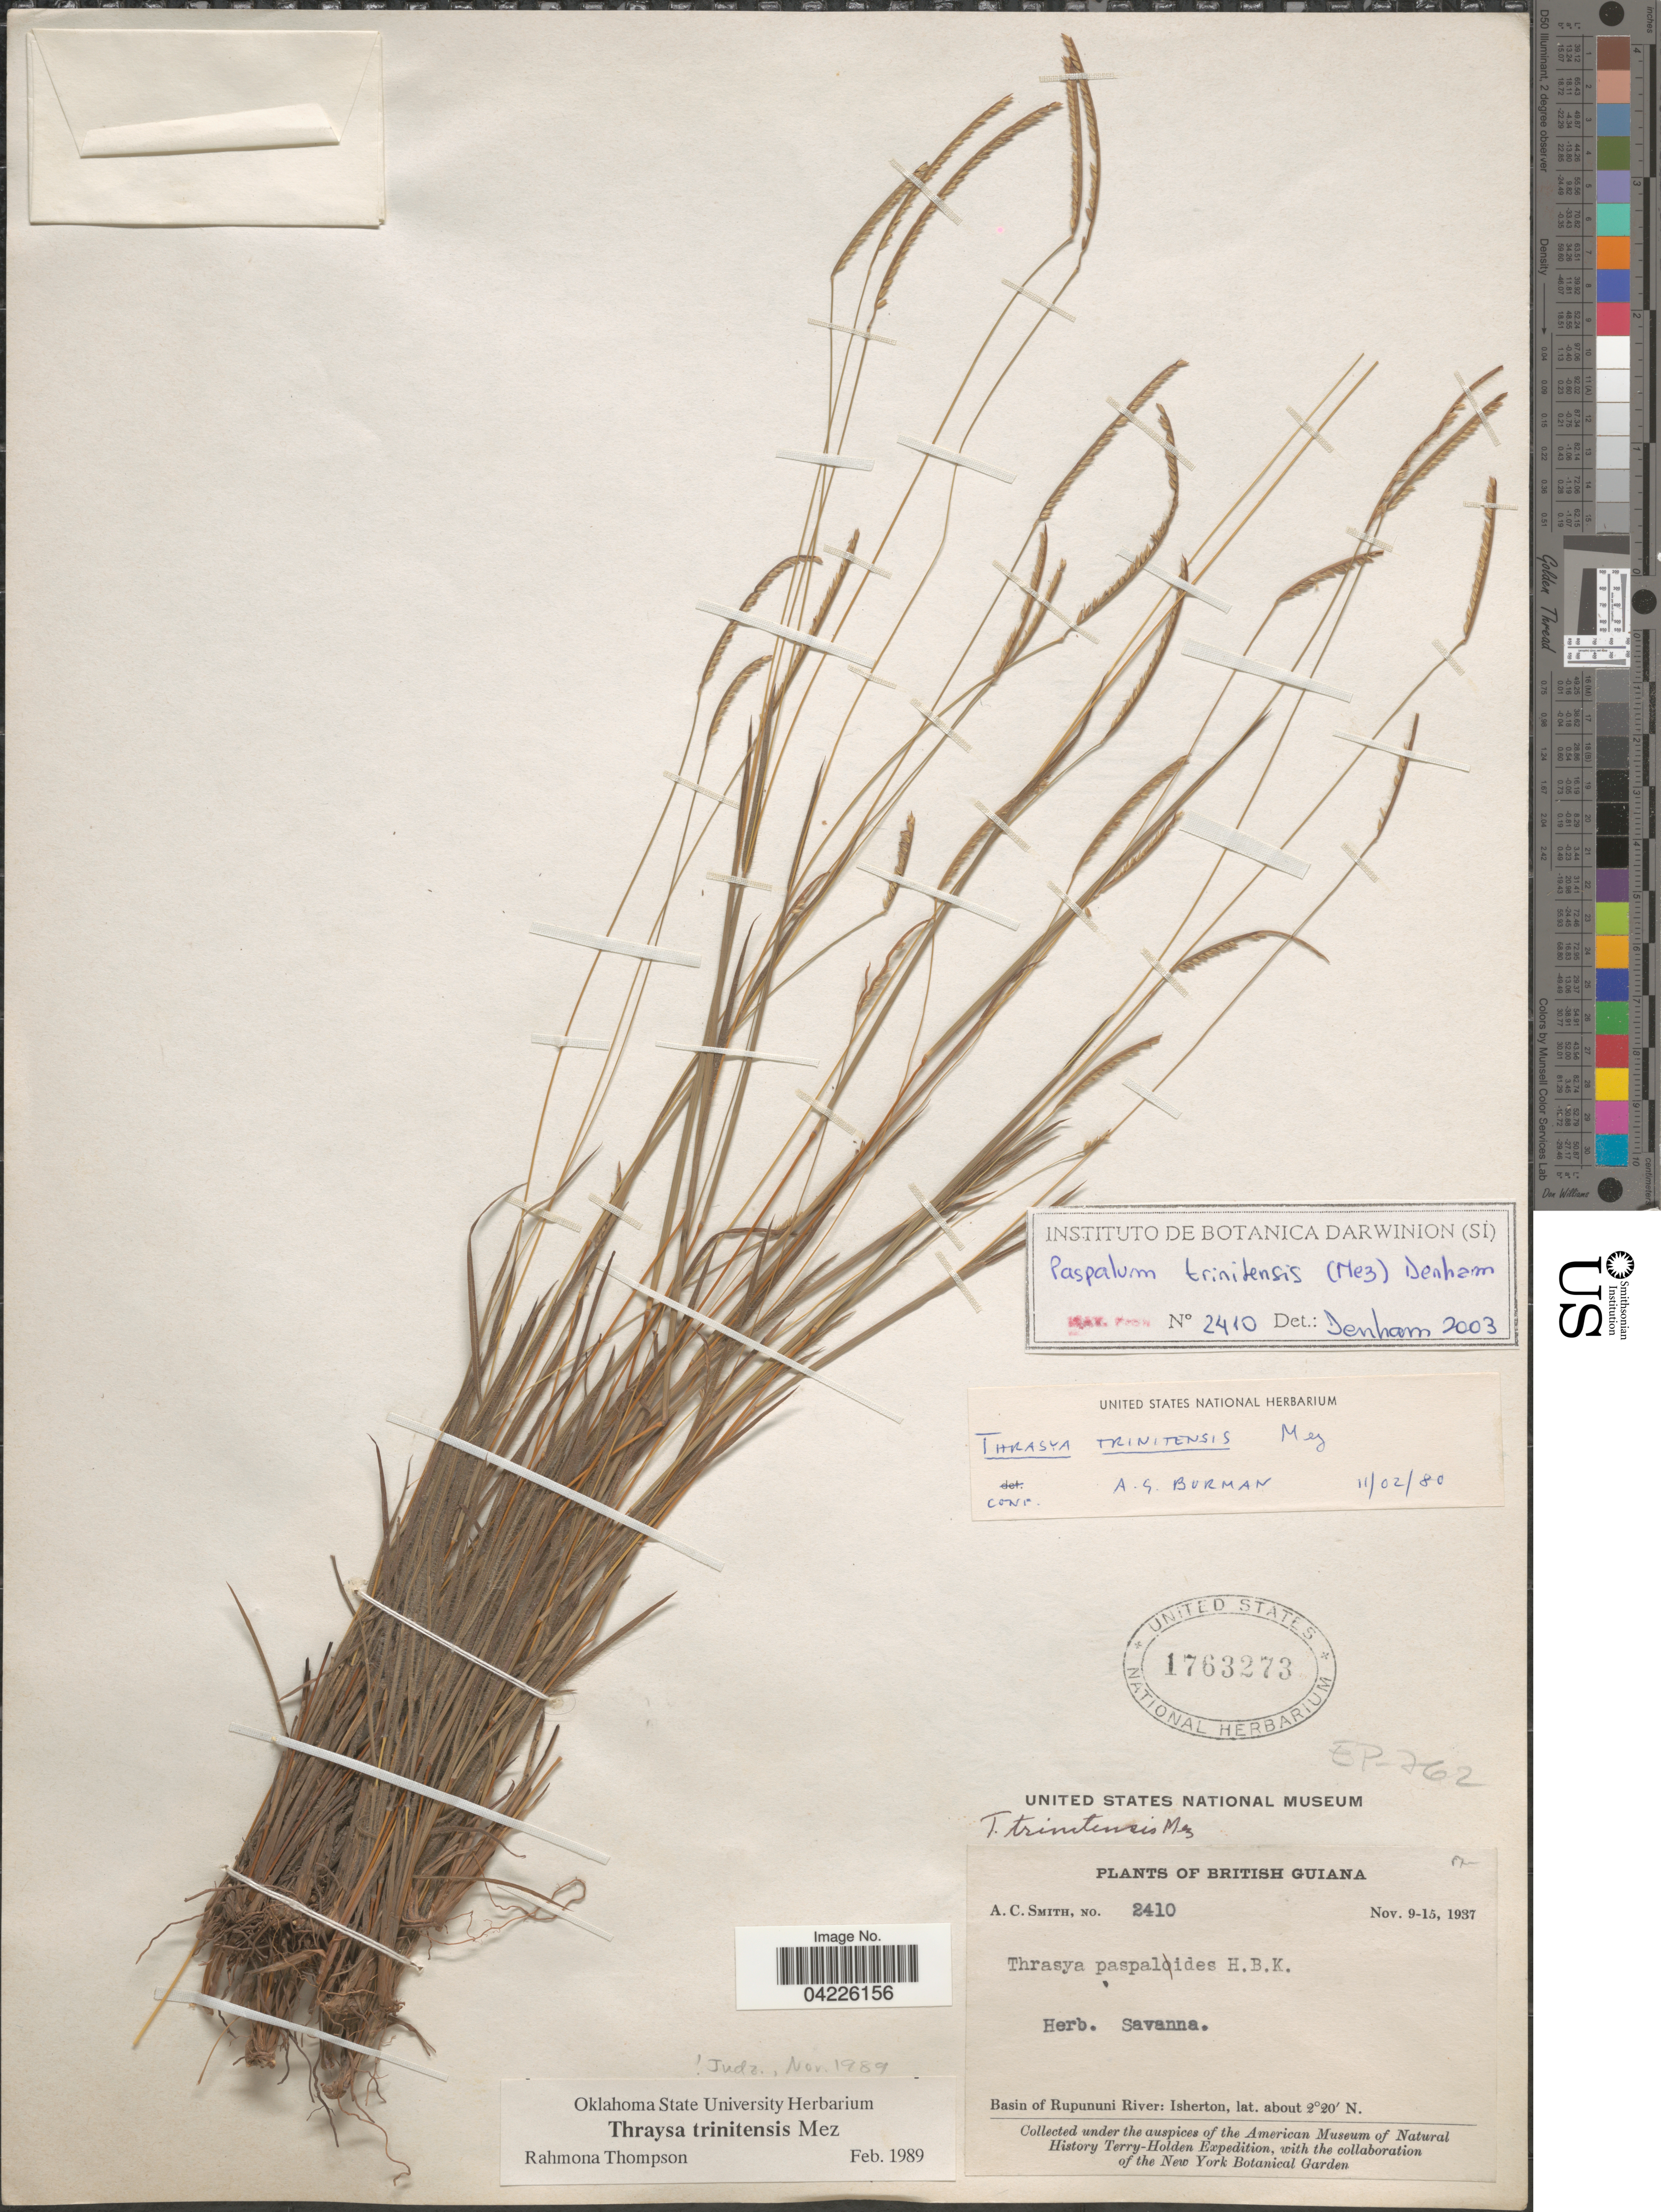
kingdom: Plantae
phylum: Tracheophyta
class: Liliopsida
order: Poales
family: Poaceae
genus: Paspalum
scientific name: Paspalum trinitense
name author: (Mez) S. Denham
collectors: A. C. Smith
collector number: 2410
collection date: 1937-11-09/1937-11-15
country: Guyana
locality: British Guiana. Basin of Rupununi River: Isherton. The American Museum of Natural History Terry-Holden Expedition.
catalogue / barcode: US 1763273